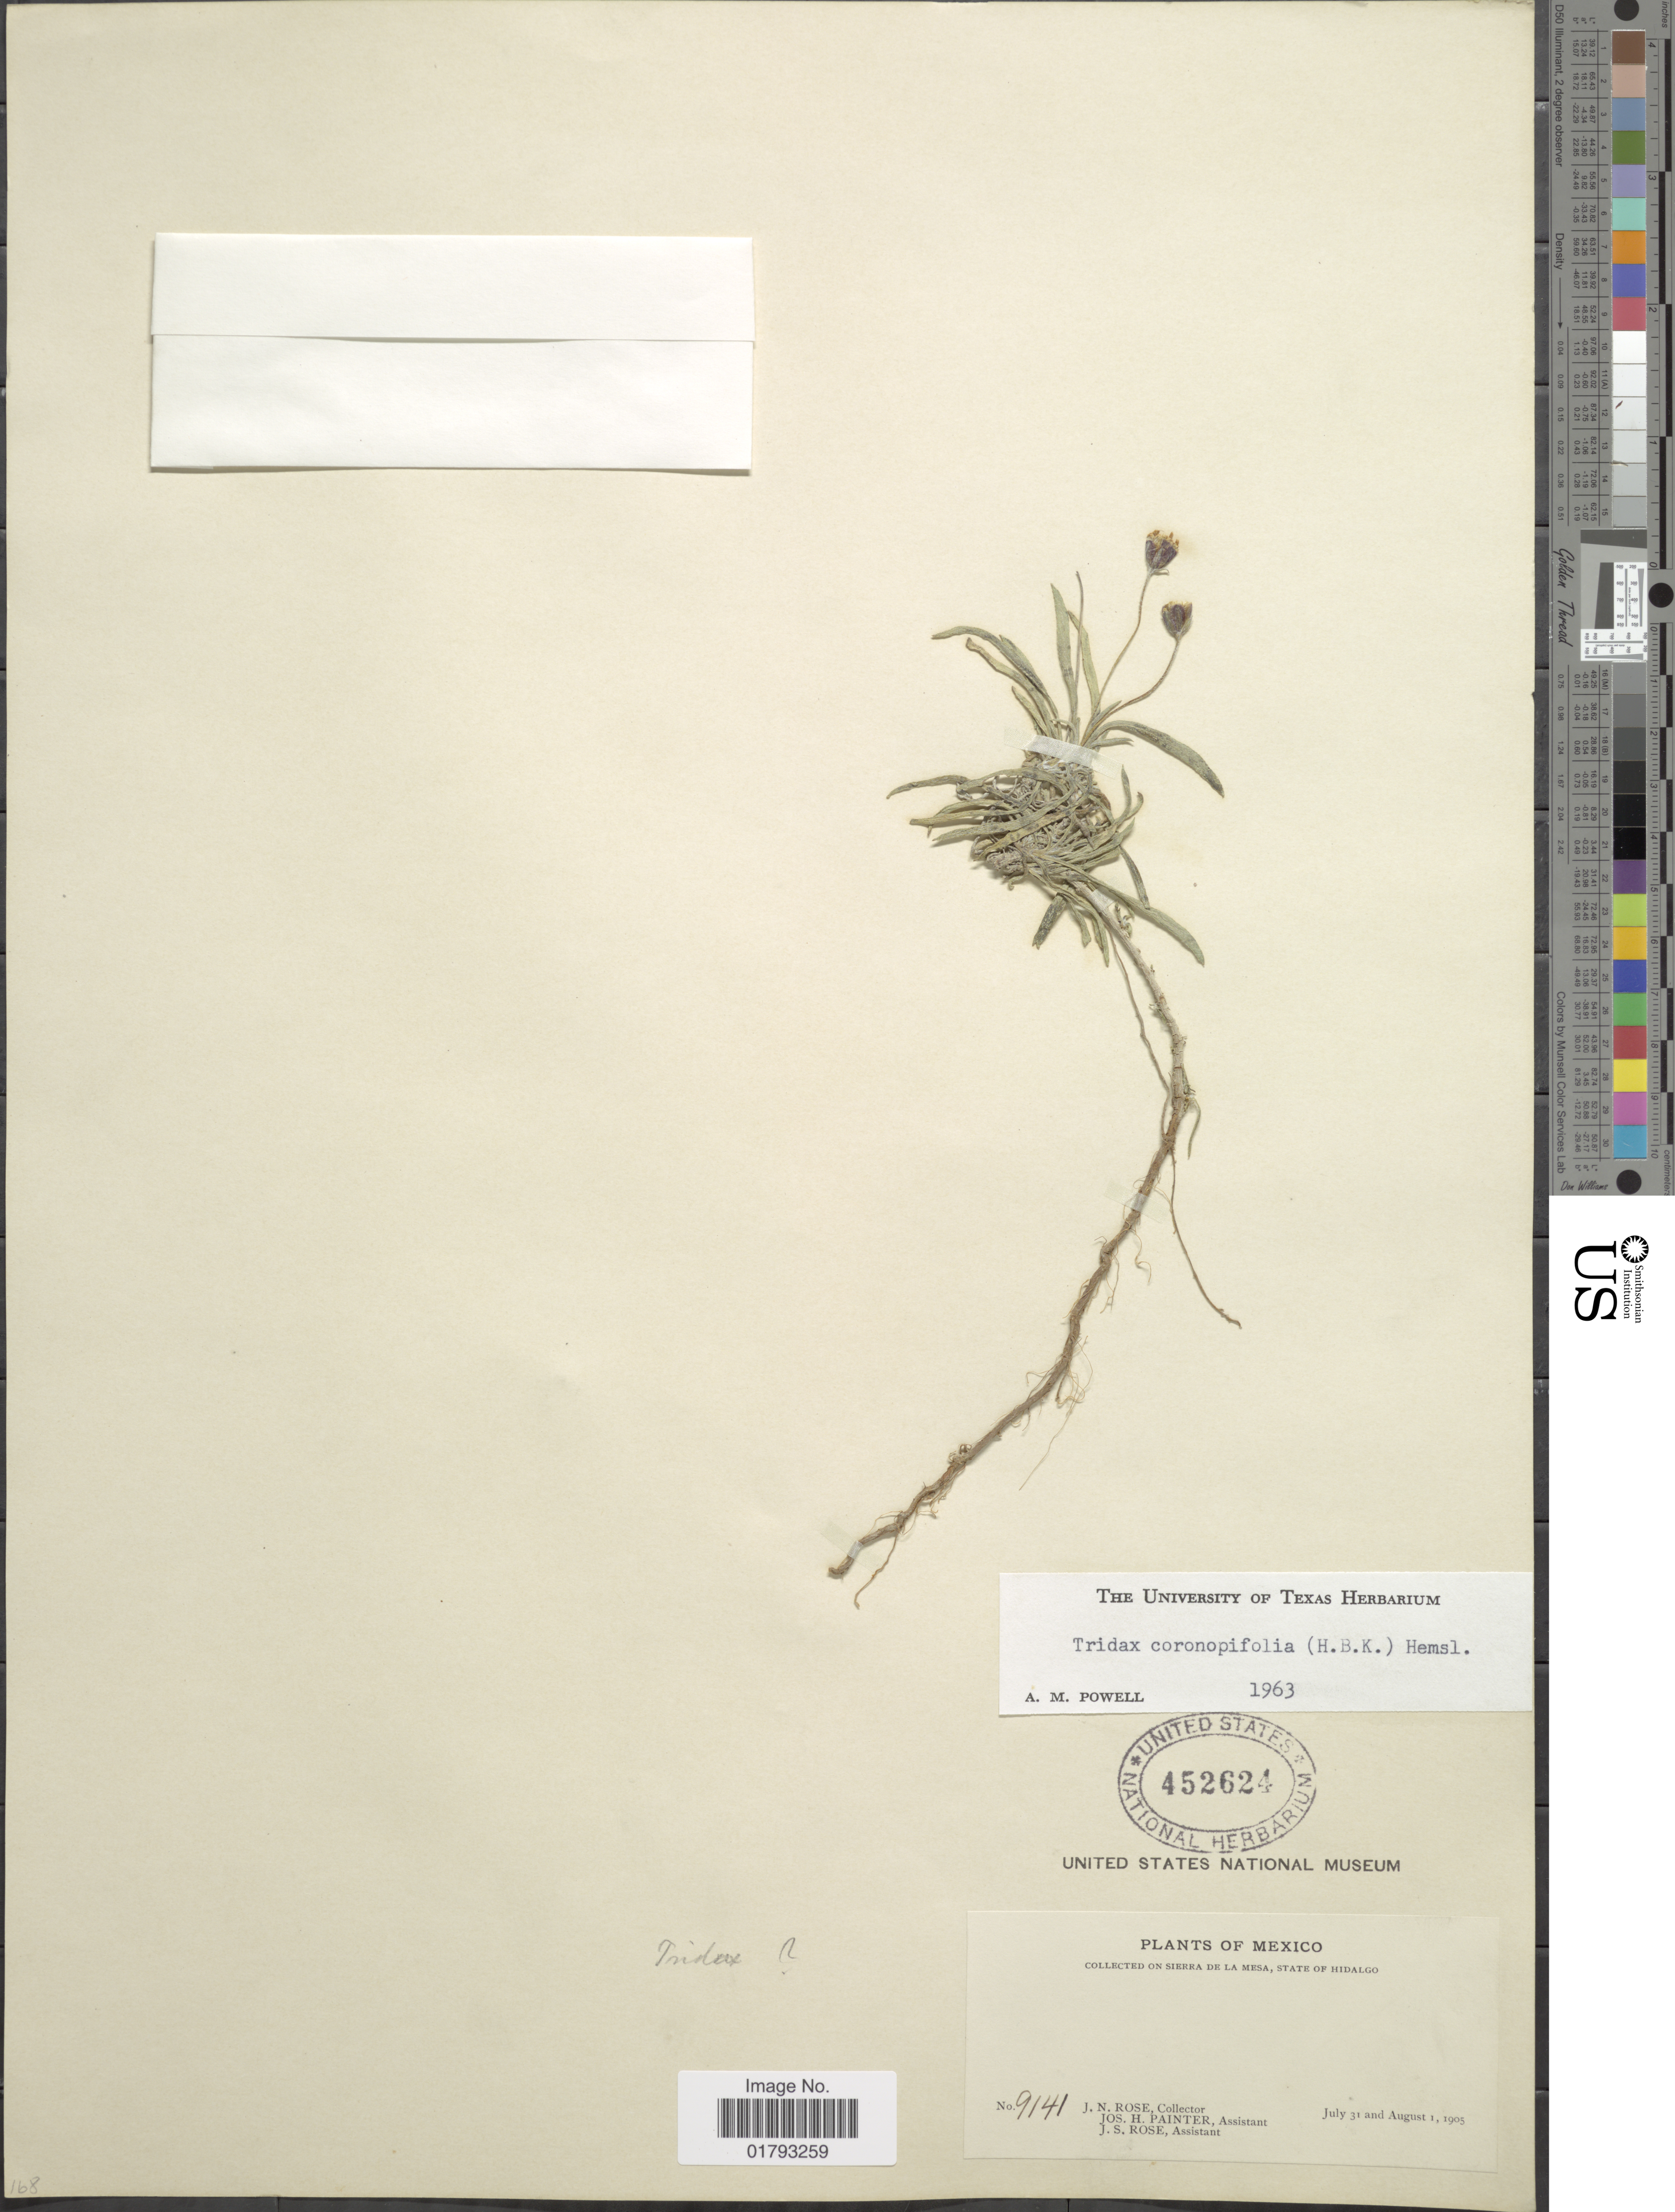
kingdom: Plantae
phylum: Tracheophyta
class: Magnoliopsida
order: Asterales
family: Asteraceae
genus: Tridax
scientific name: Tridax coronopifolia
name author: (Kunth) Hemsl.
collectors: J. N. Rose, J. H. Painter & J. S. Rose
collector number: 9141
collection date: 1905-07-31/1905-08-01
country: Mexico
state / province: Hidalgo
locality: Sierra de la Mesa, State of Hidalgo.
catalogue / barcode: US 452624